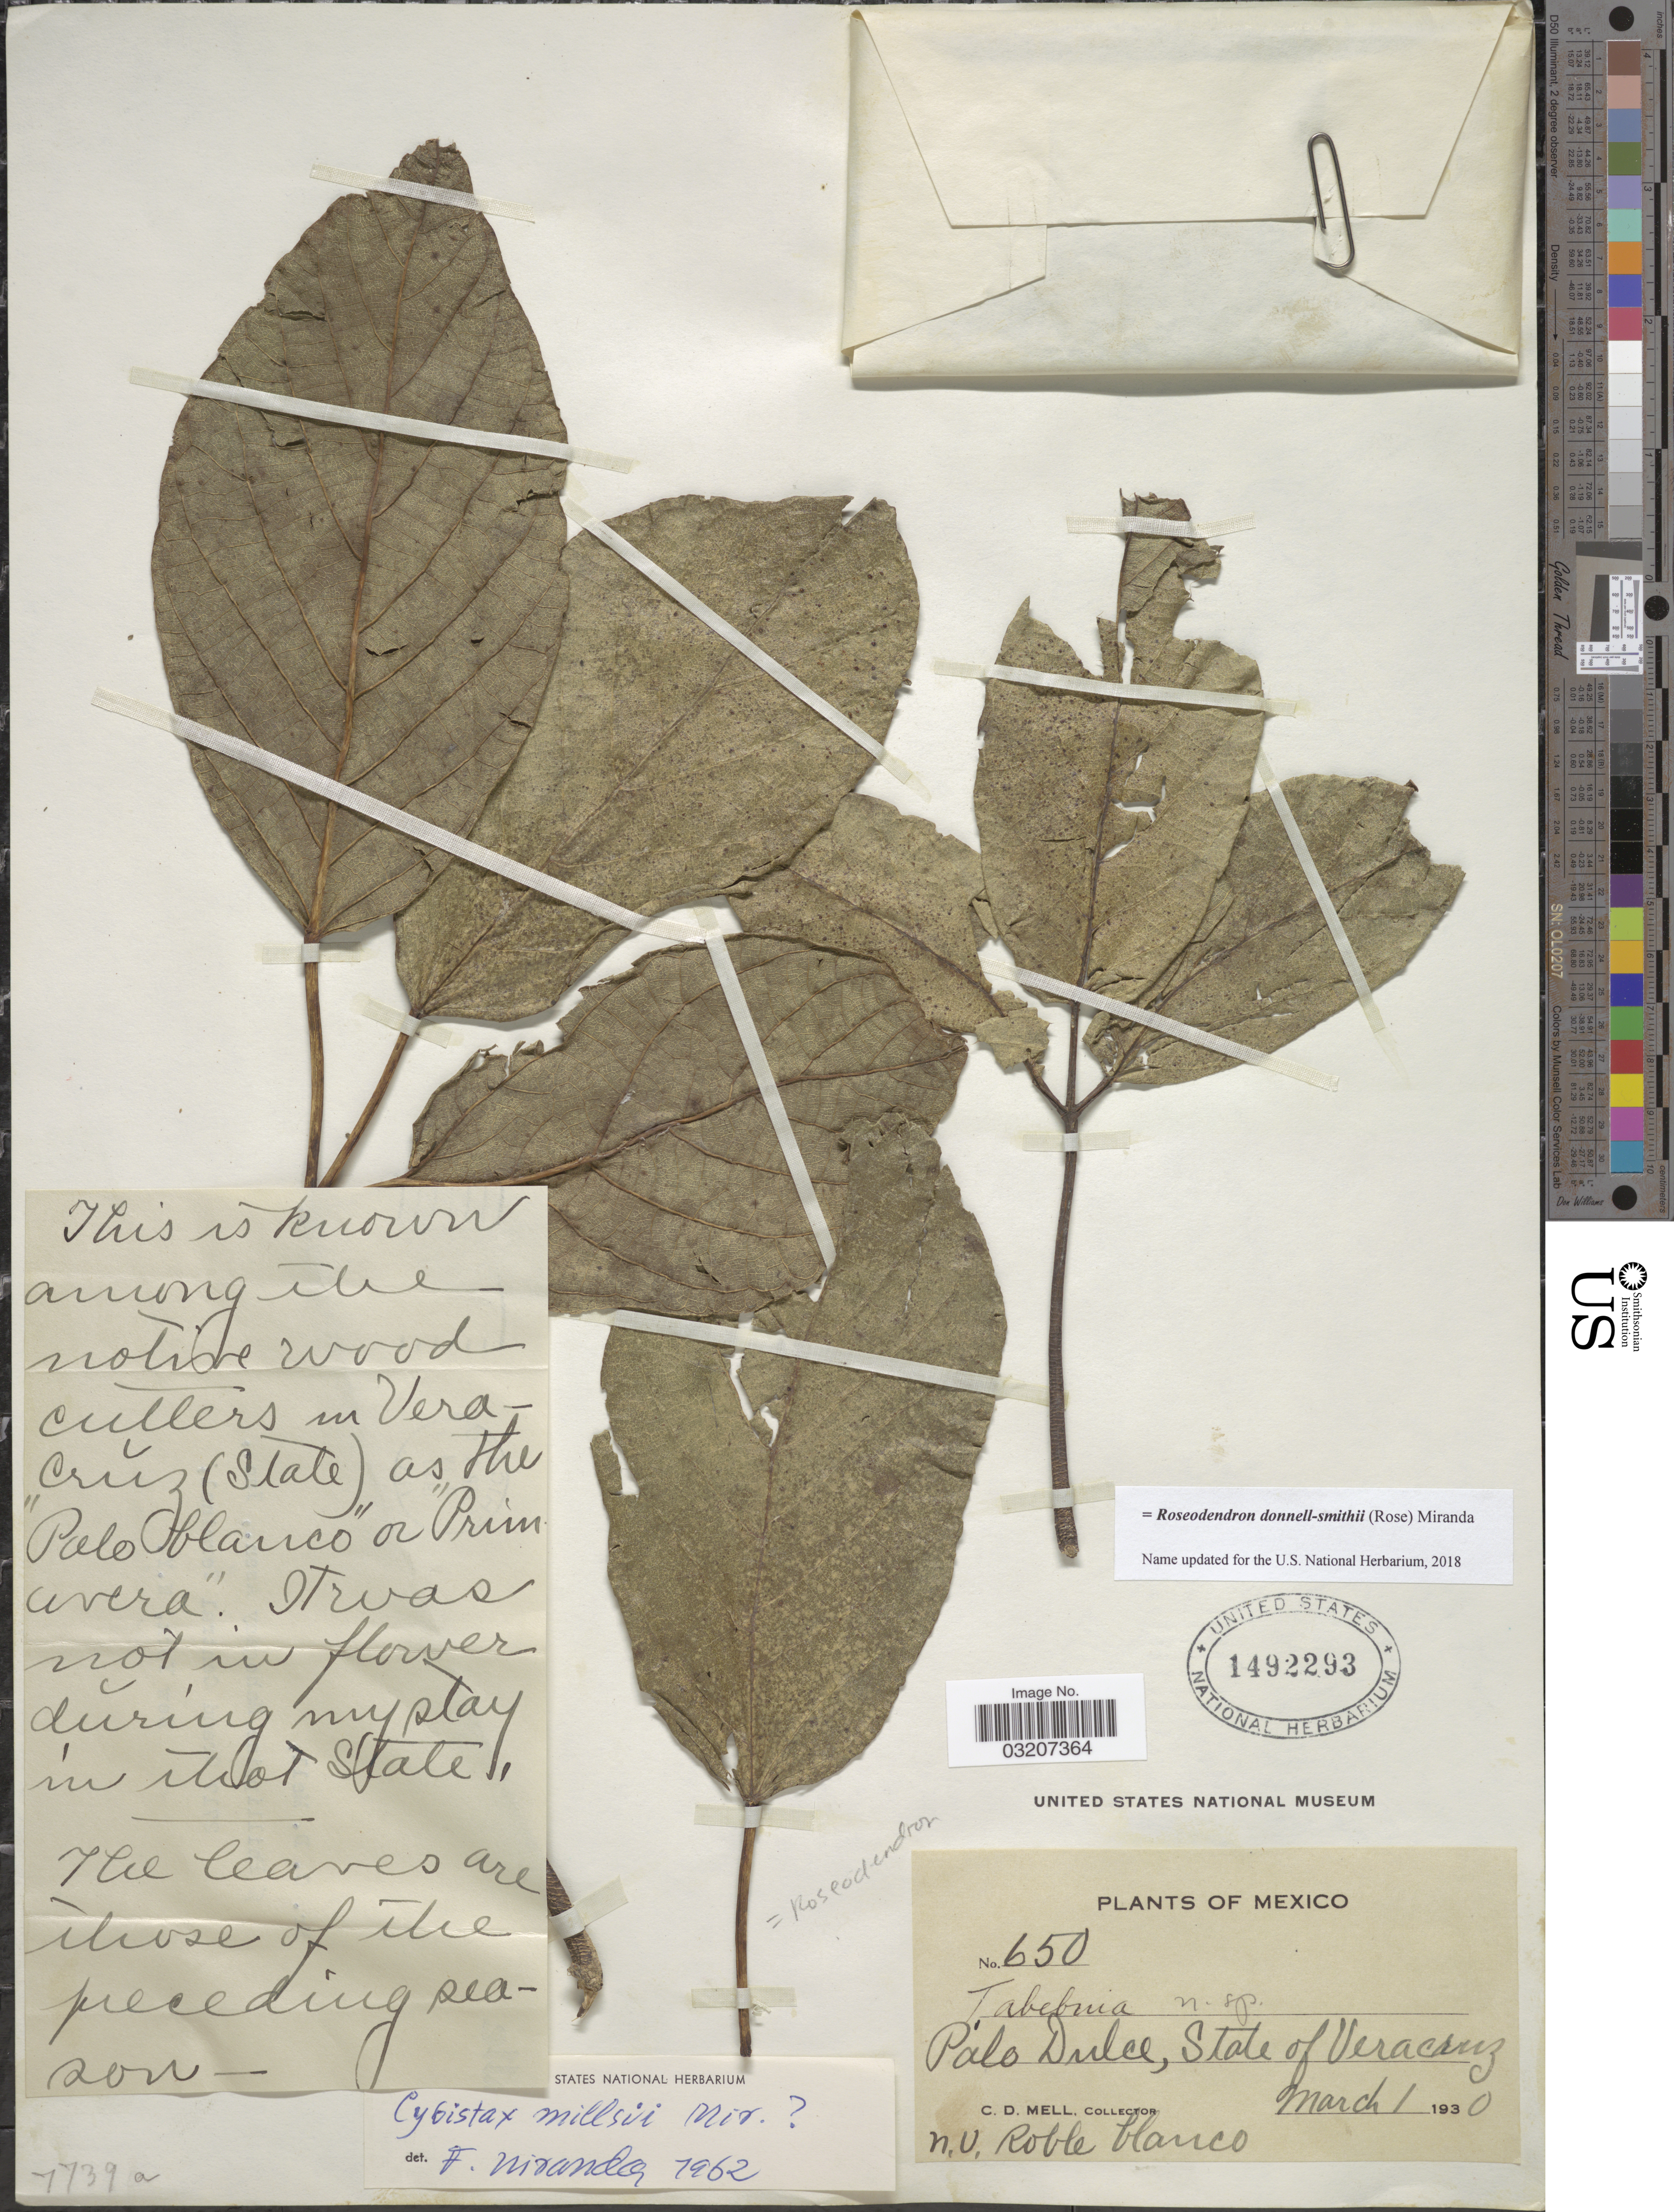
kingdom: Plantae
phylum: Tracheophyta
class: Magnoliopsida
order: Lamiales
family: Bignoniaceae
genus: Roseodendron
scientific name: Roseodendron donnell-smithii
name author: (Rose) Miranda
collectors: C. D. Mell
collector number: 650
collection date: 1930-03-01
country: Mexico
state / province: Veracruz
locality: Palo Dulce, State of Veracruz.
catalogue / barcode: US 1492293